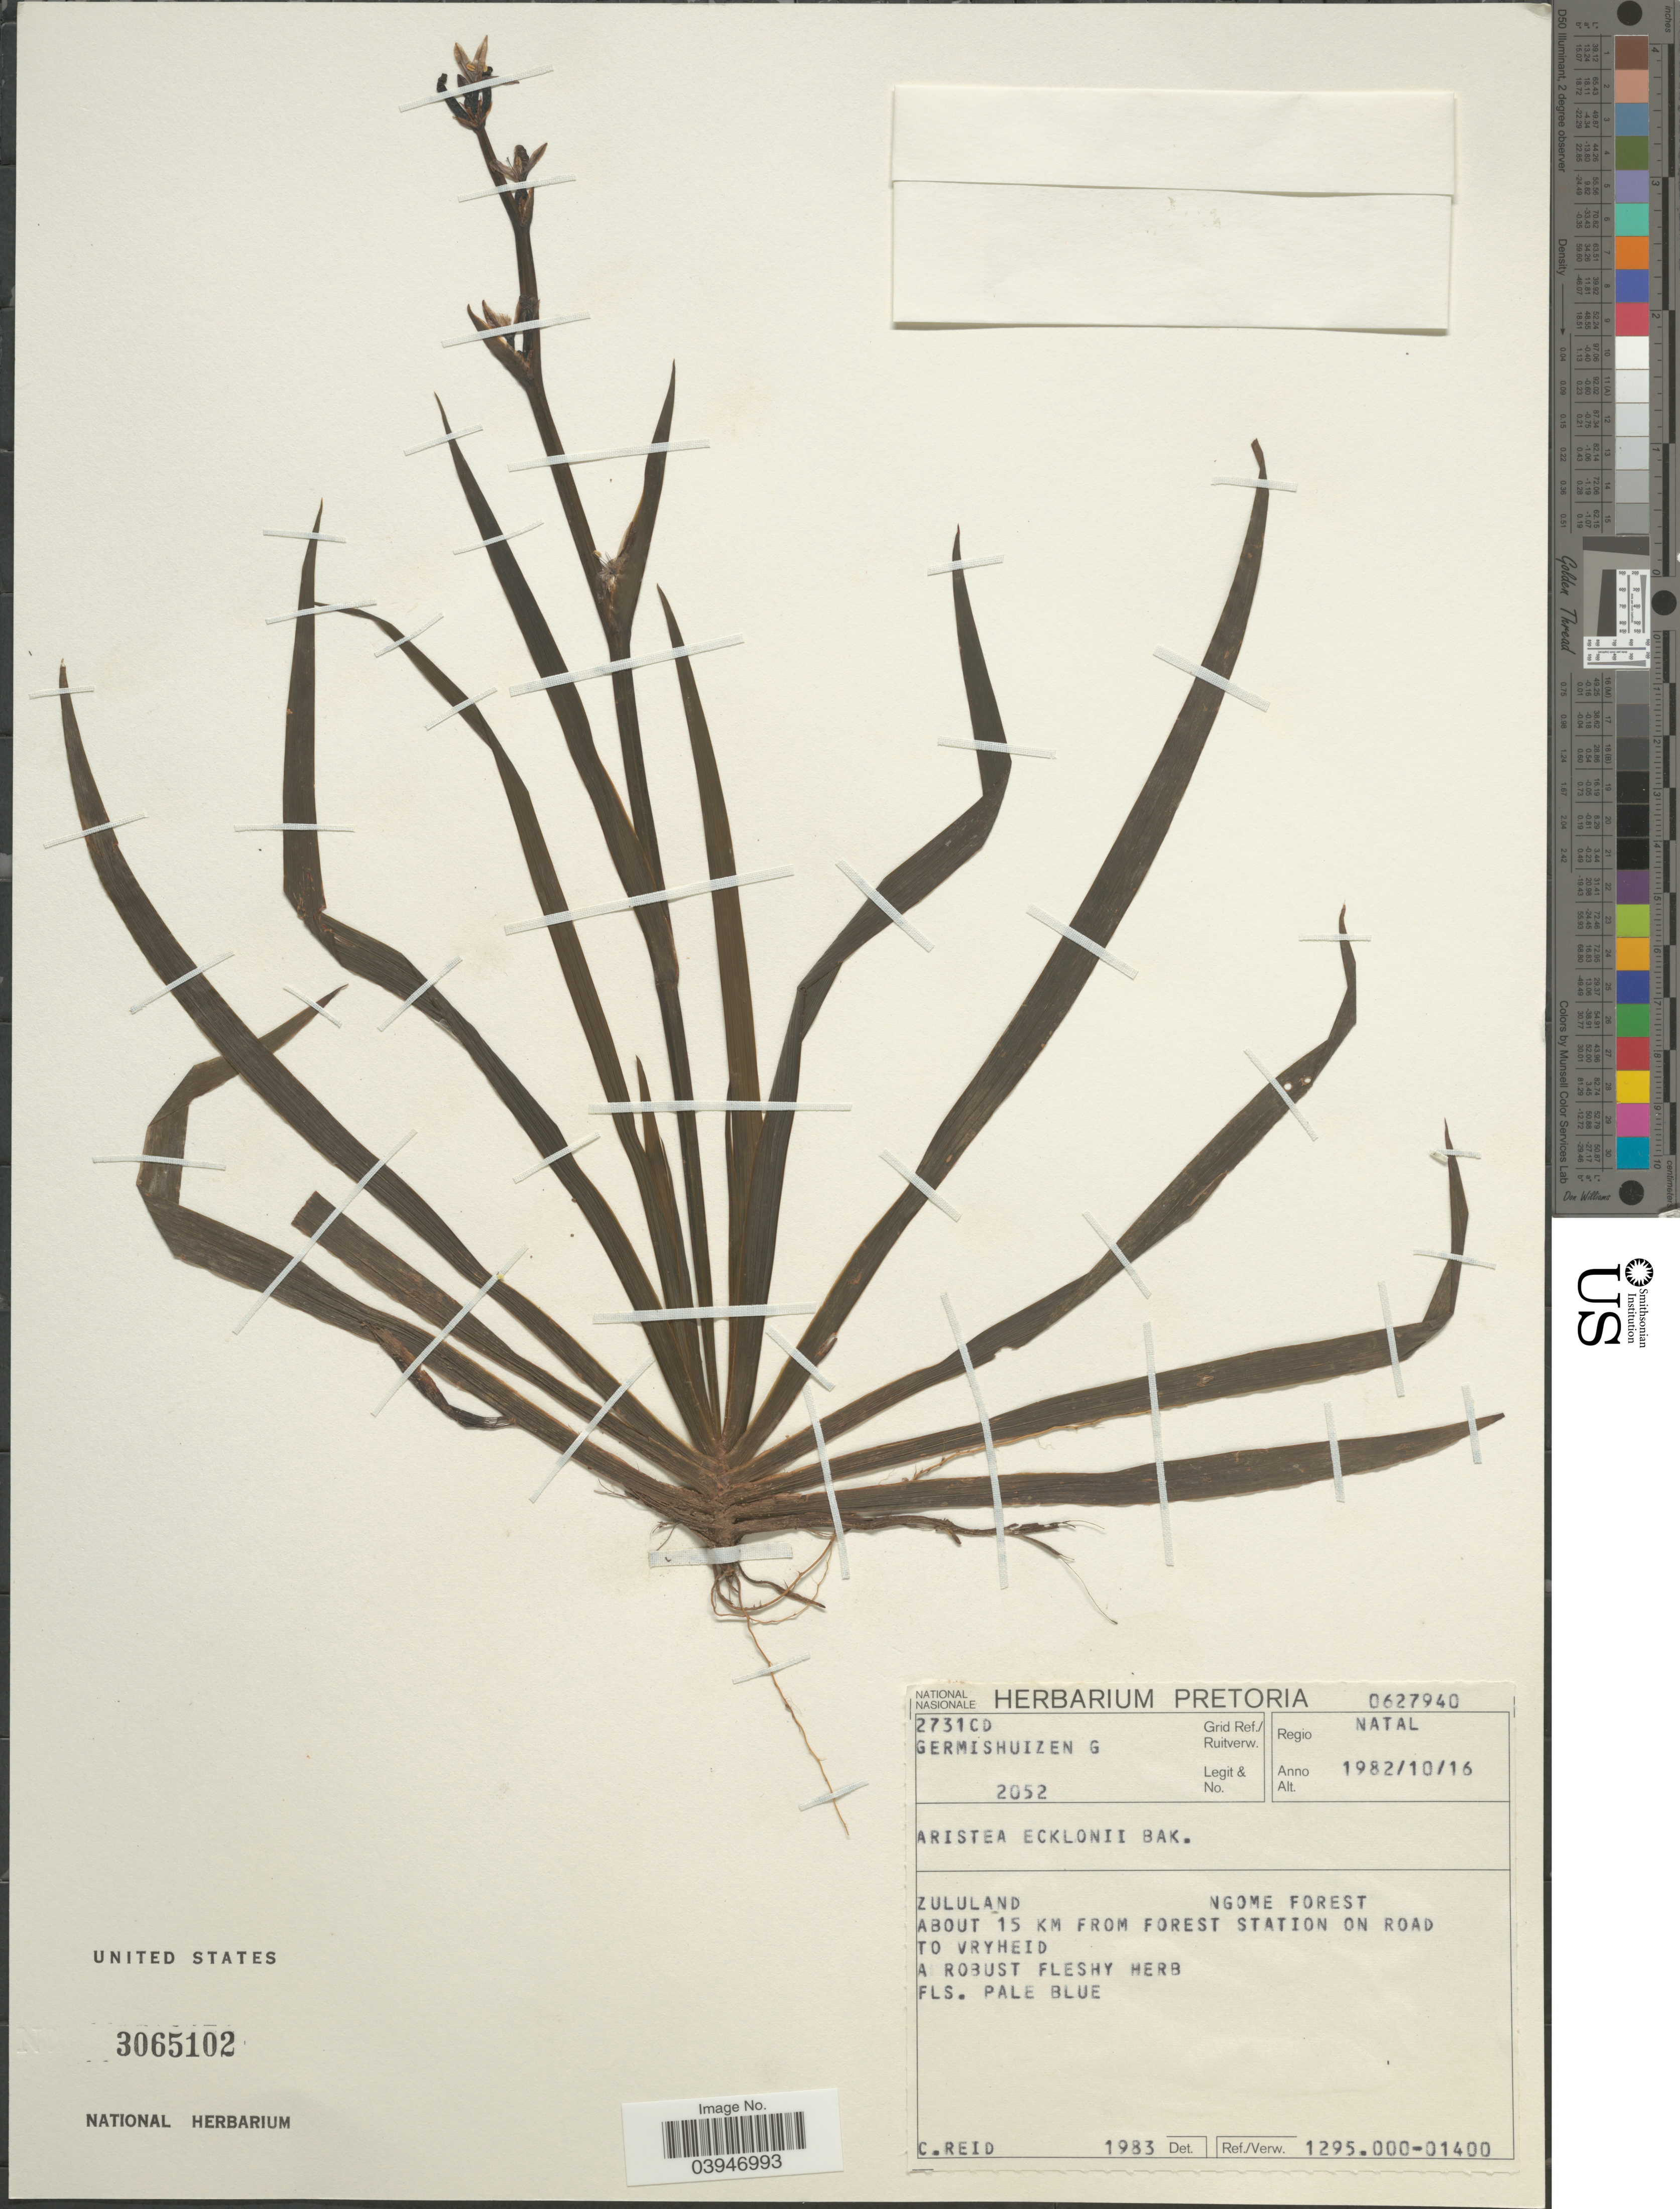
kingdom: Plantae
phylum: Tracheophyta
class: Liliopsida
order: Asparagales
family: Iridaceae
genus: Aristea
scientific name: Aristea ecklonii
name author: Baker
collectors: G. Germishuizen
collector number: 2052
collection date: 1982-10-16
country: South Africa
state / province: KwaZulu-Natal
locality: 2731CD Grid Ref./Ruitverw. Regio Natal. Zululand. Ngome Forest. About 15 km from Forest Station on road to Vryheid.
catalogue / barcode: US 3065102